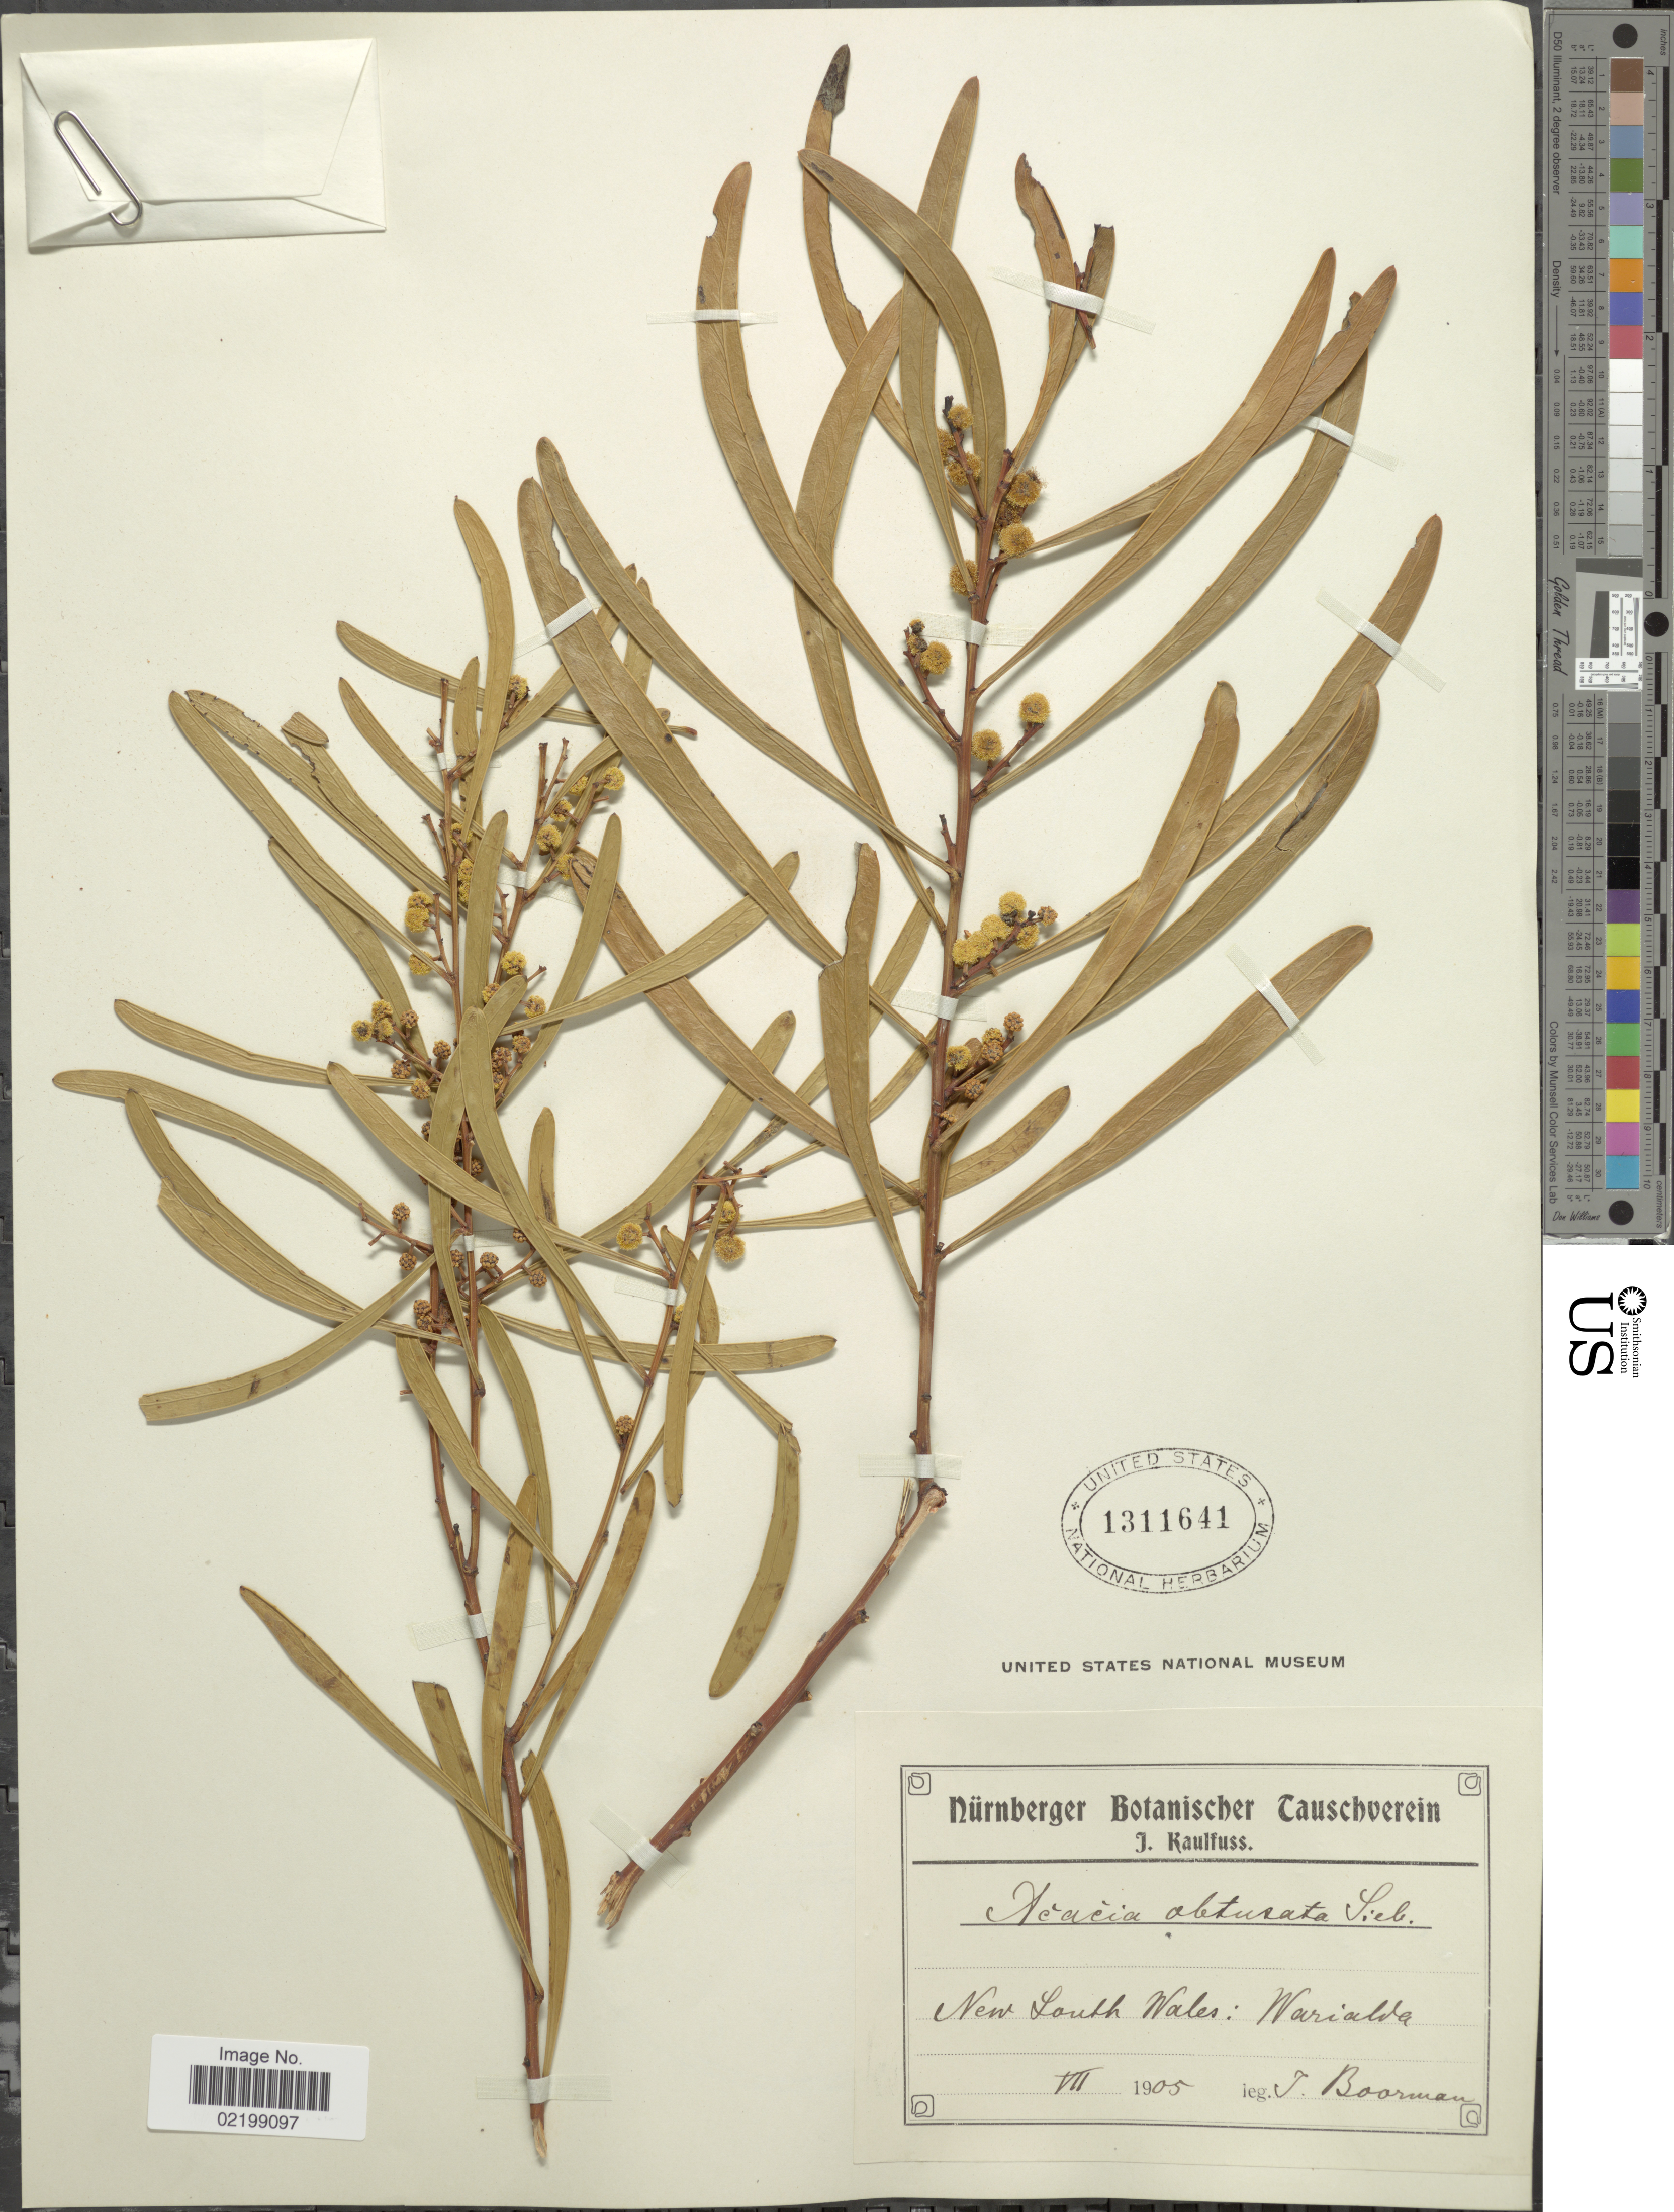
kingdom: Plantae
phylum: Tracheophyta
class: Magnoliopsida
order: Fabales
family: Fabaceae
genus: Acacia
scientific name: Acacia obtusata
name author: Sieber ex DC.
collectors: J. Boorman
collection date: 1905-07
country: Australia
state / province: New South Wales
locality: Warialda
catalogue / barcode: US 1311641